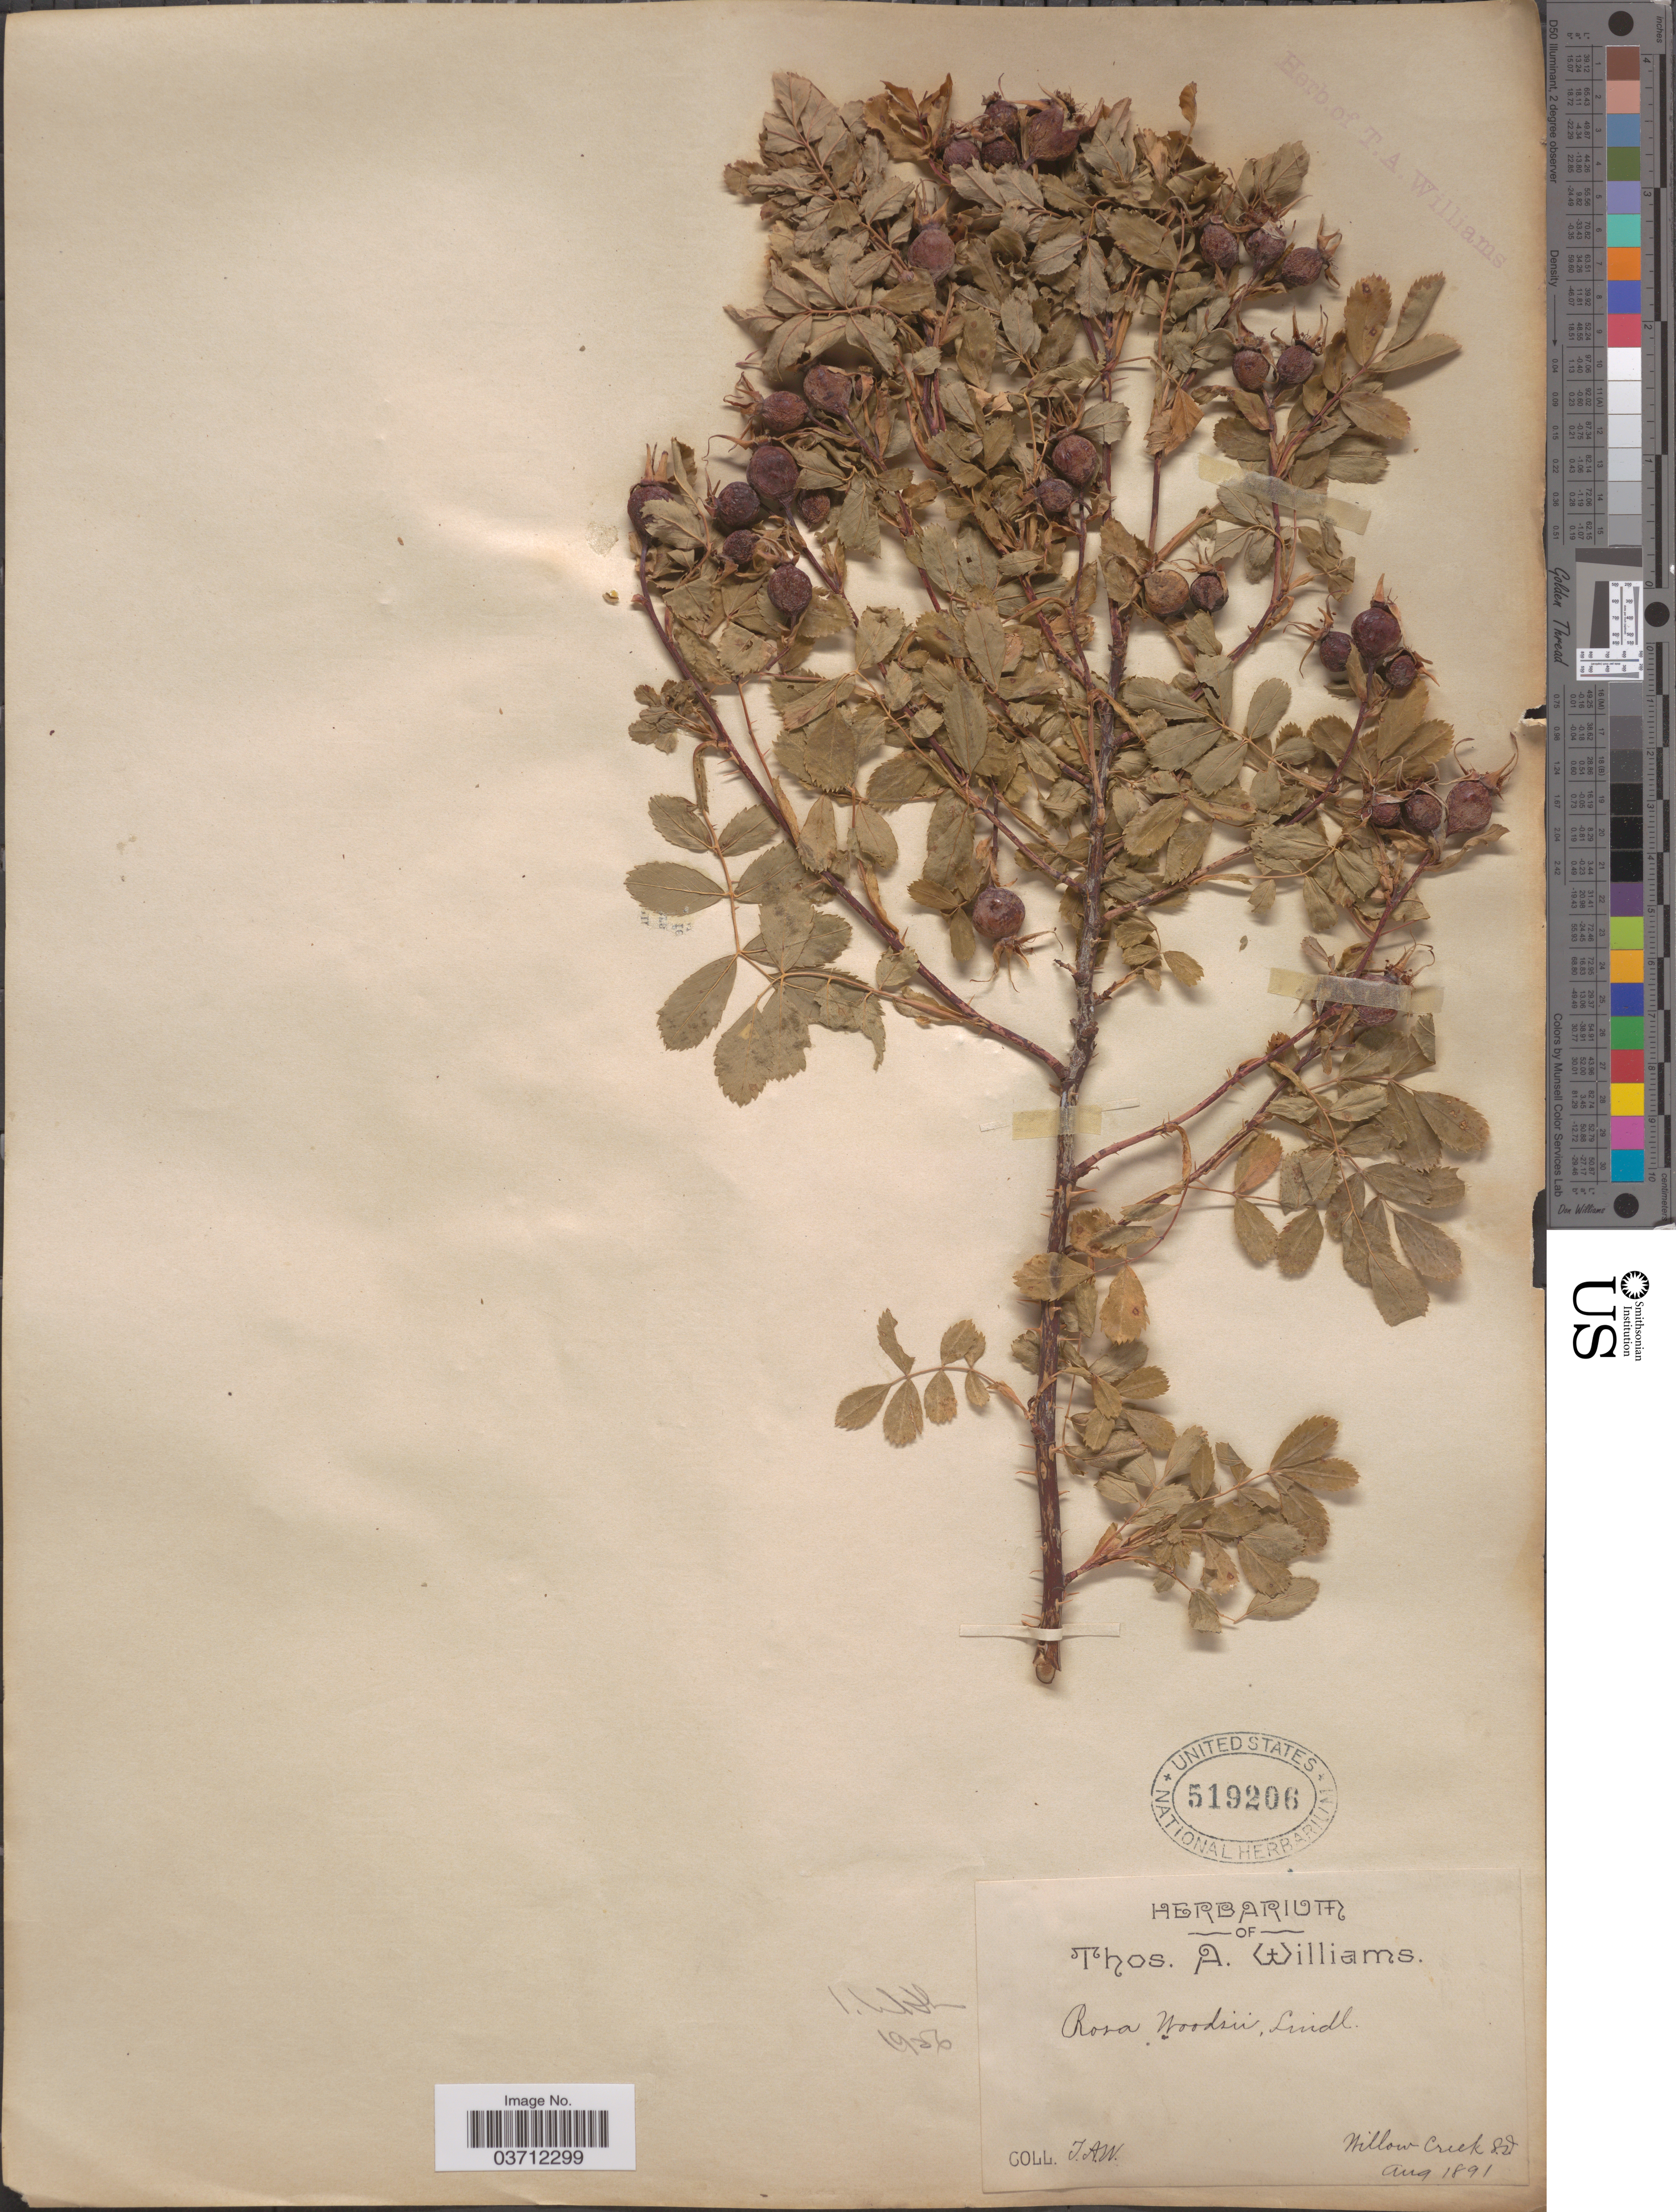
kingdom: Plantae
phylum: Tracheophyta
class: Magnoliopsida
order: Rosales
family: Rosaceae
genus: Rosa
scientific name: Rosa woodsii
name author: Lindl.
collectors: T. A. Williams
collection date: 1891-08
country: United States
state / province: South Dakota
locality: Willow Creek.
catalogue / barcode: US 519206